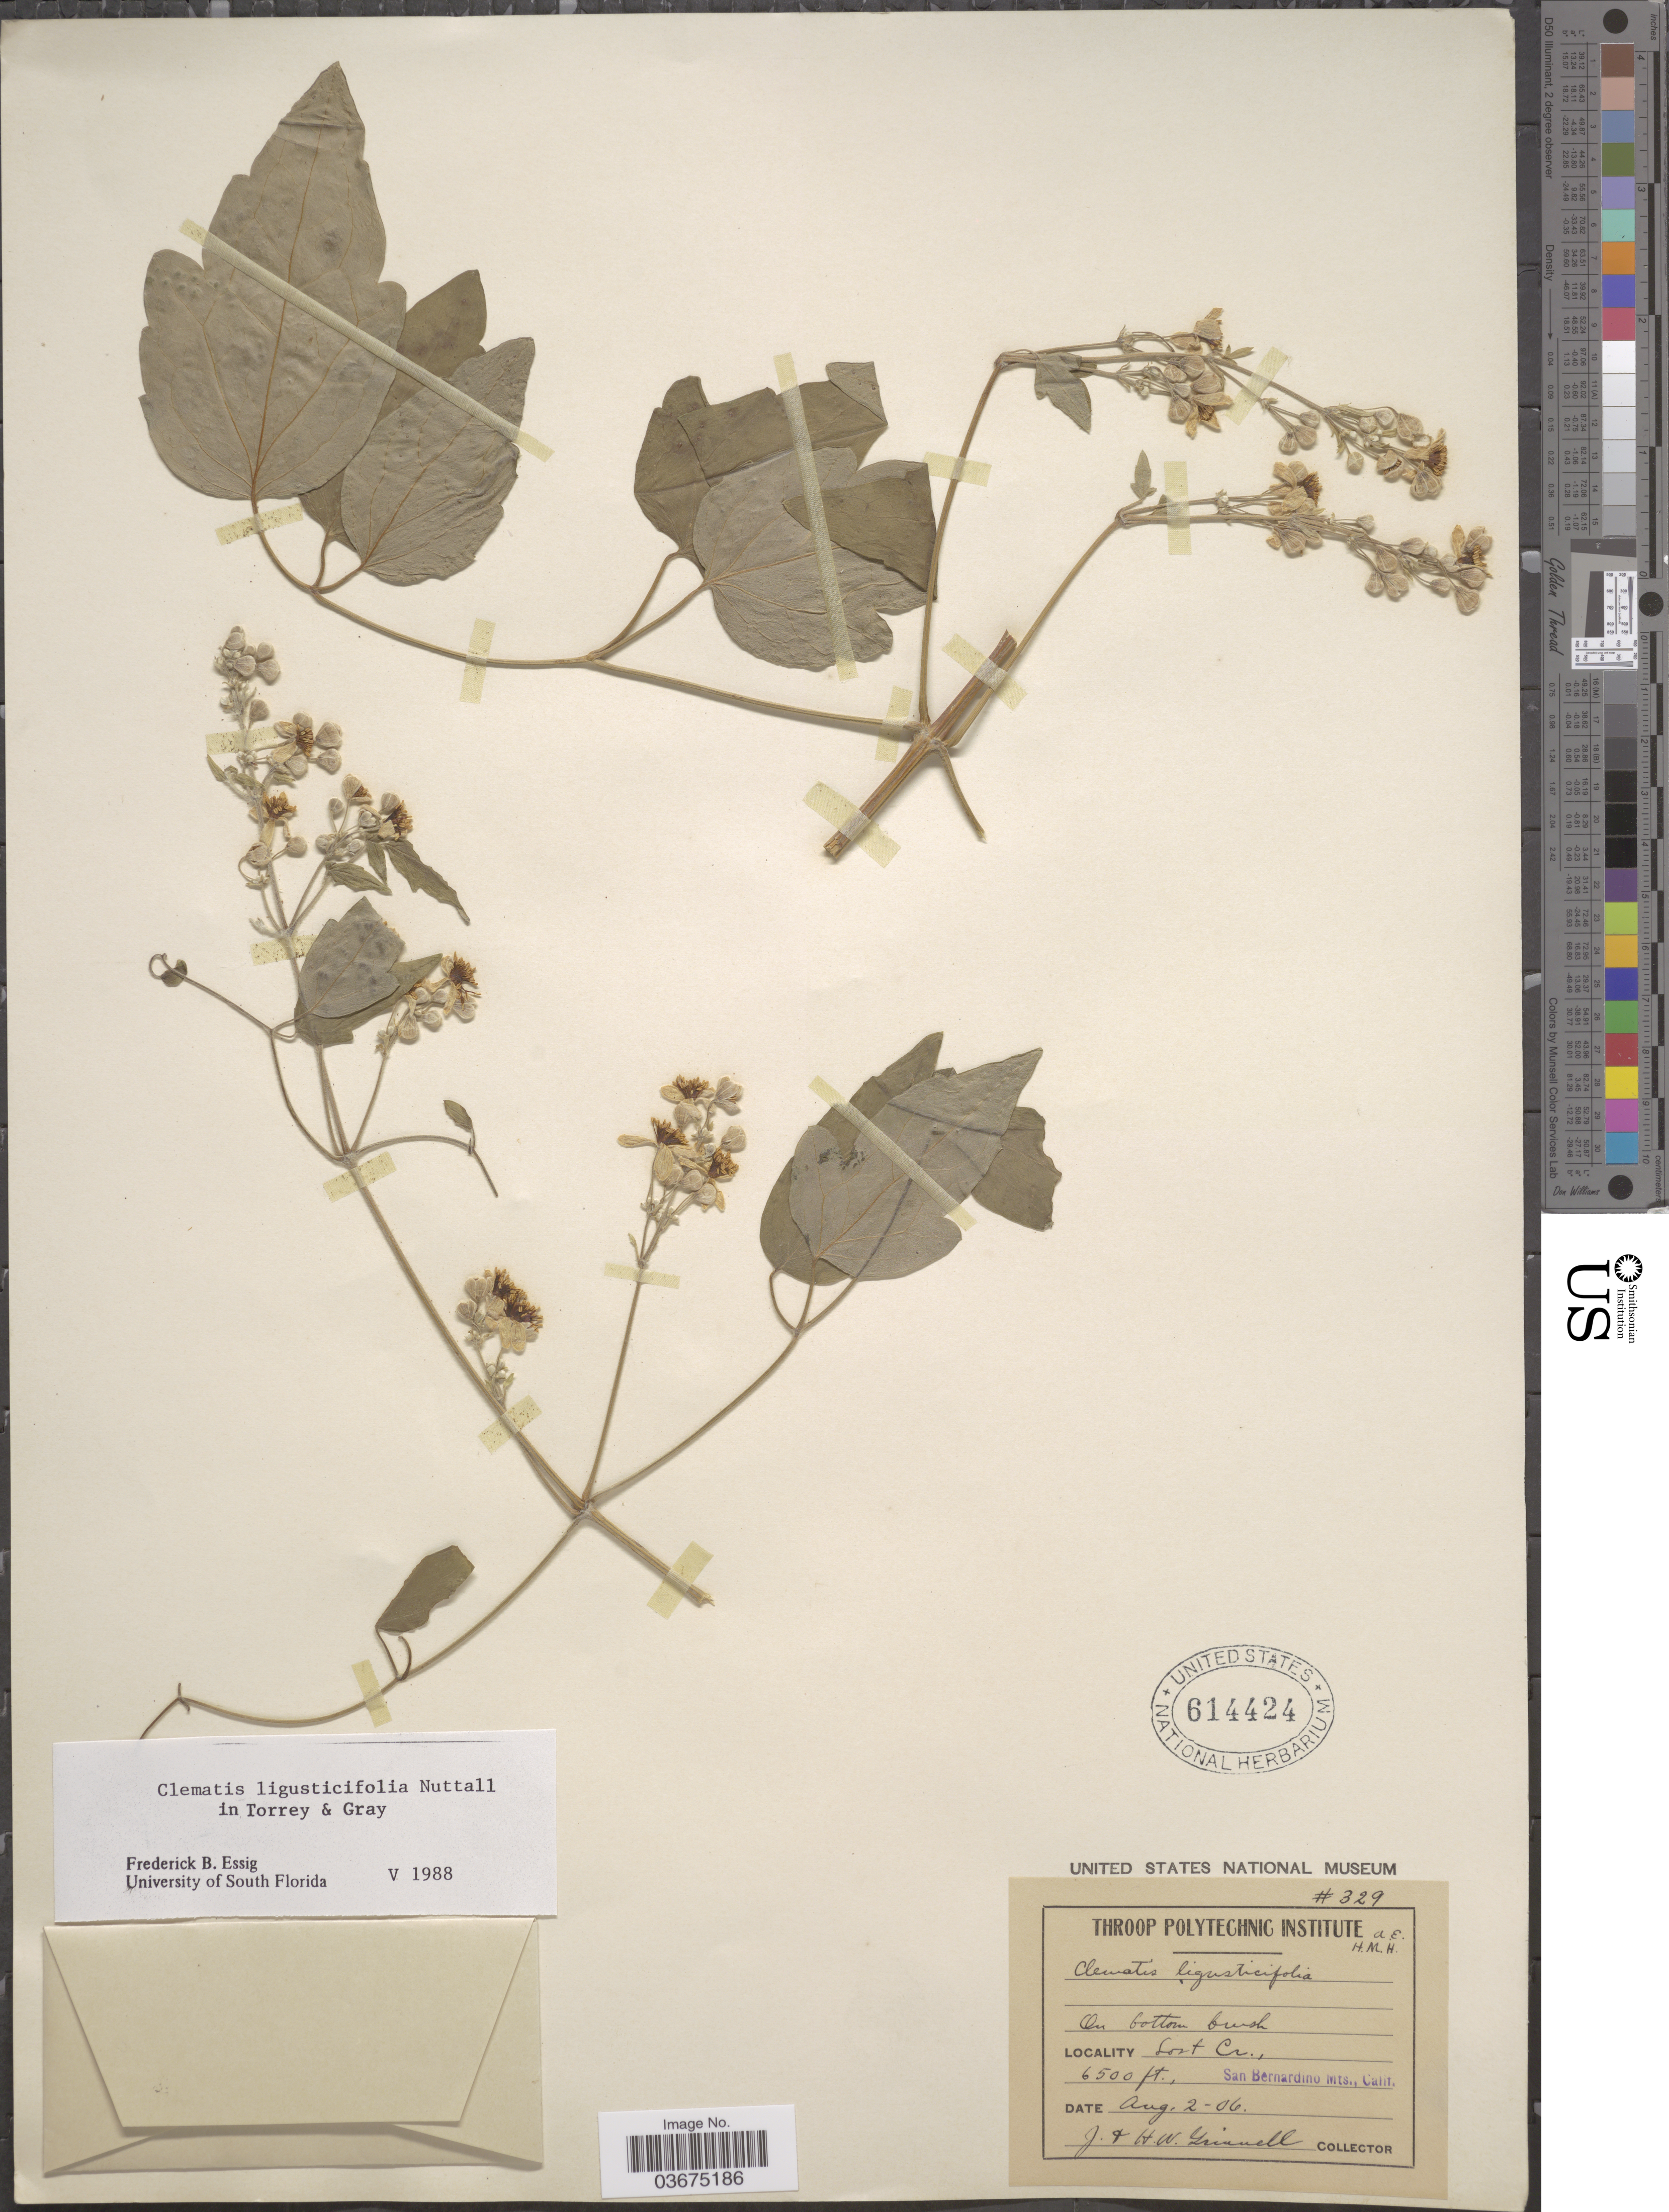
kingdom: Plantae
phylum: Tracheophyta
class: Magnoliopsida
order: Ranunculales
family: Ranunculaceae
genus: Clematis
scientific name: Clematis ligusticifolia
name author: Nutt.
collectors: J. Grinnell & H. Grinnell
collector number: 329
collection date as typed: Transcribed d/m/y: 2/8/6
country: United States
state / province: California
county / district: San Bernardino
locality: Lost Cr. San Bernardino Mts.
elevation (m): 1981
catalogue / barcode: US 614424